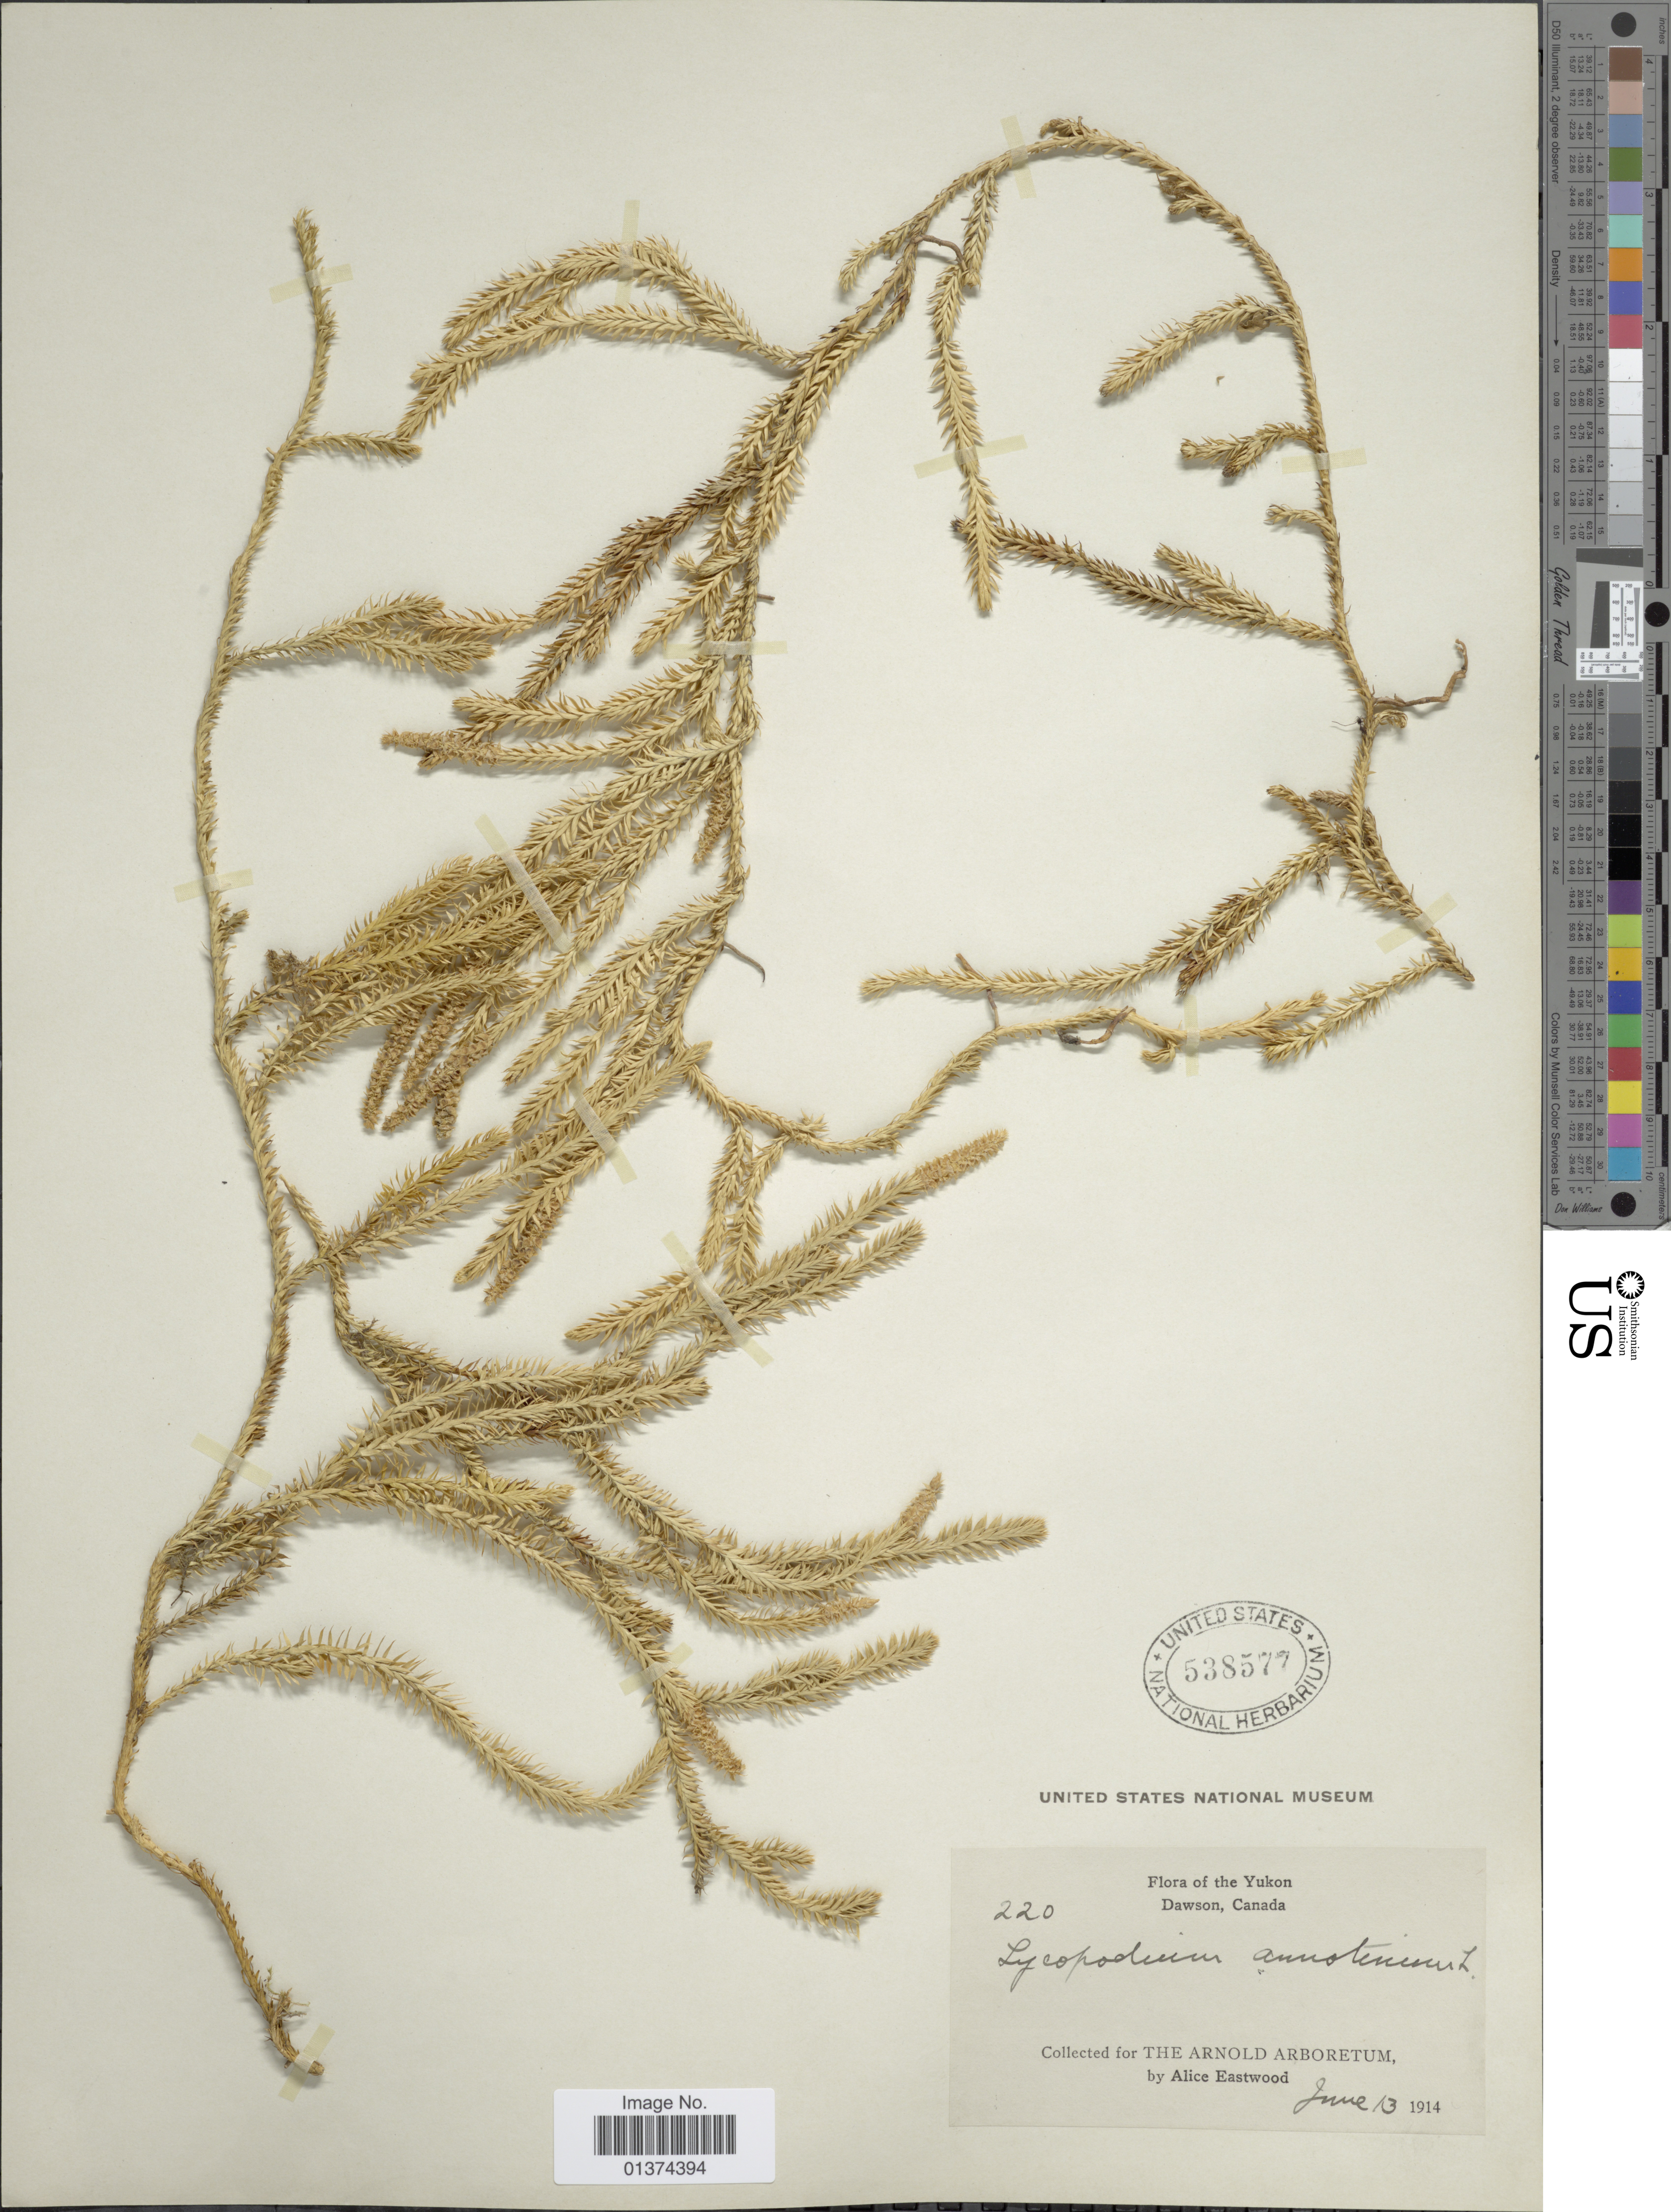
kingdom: Plantae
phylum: Tracheophyta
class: Lycopodiopsida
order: Lycopodiales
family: Lycopodiaceae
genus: Spinulum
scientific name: Spinulum annotinum subsp. annotinum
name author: (L.) A. Haines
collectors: A. Eastwood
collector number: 220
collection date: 1914-06-13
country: Canada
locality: Yukon Dawson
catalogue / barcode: US 538577